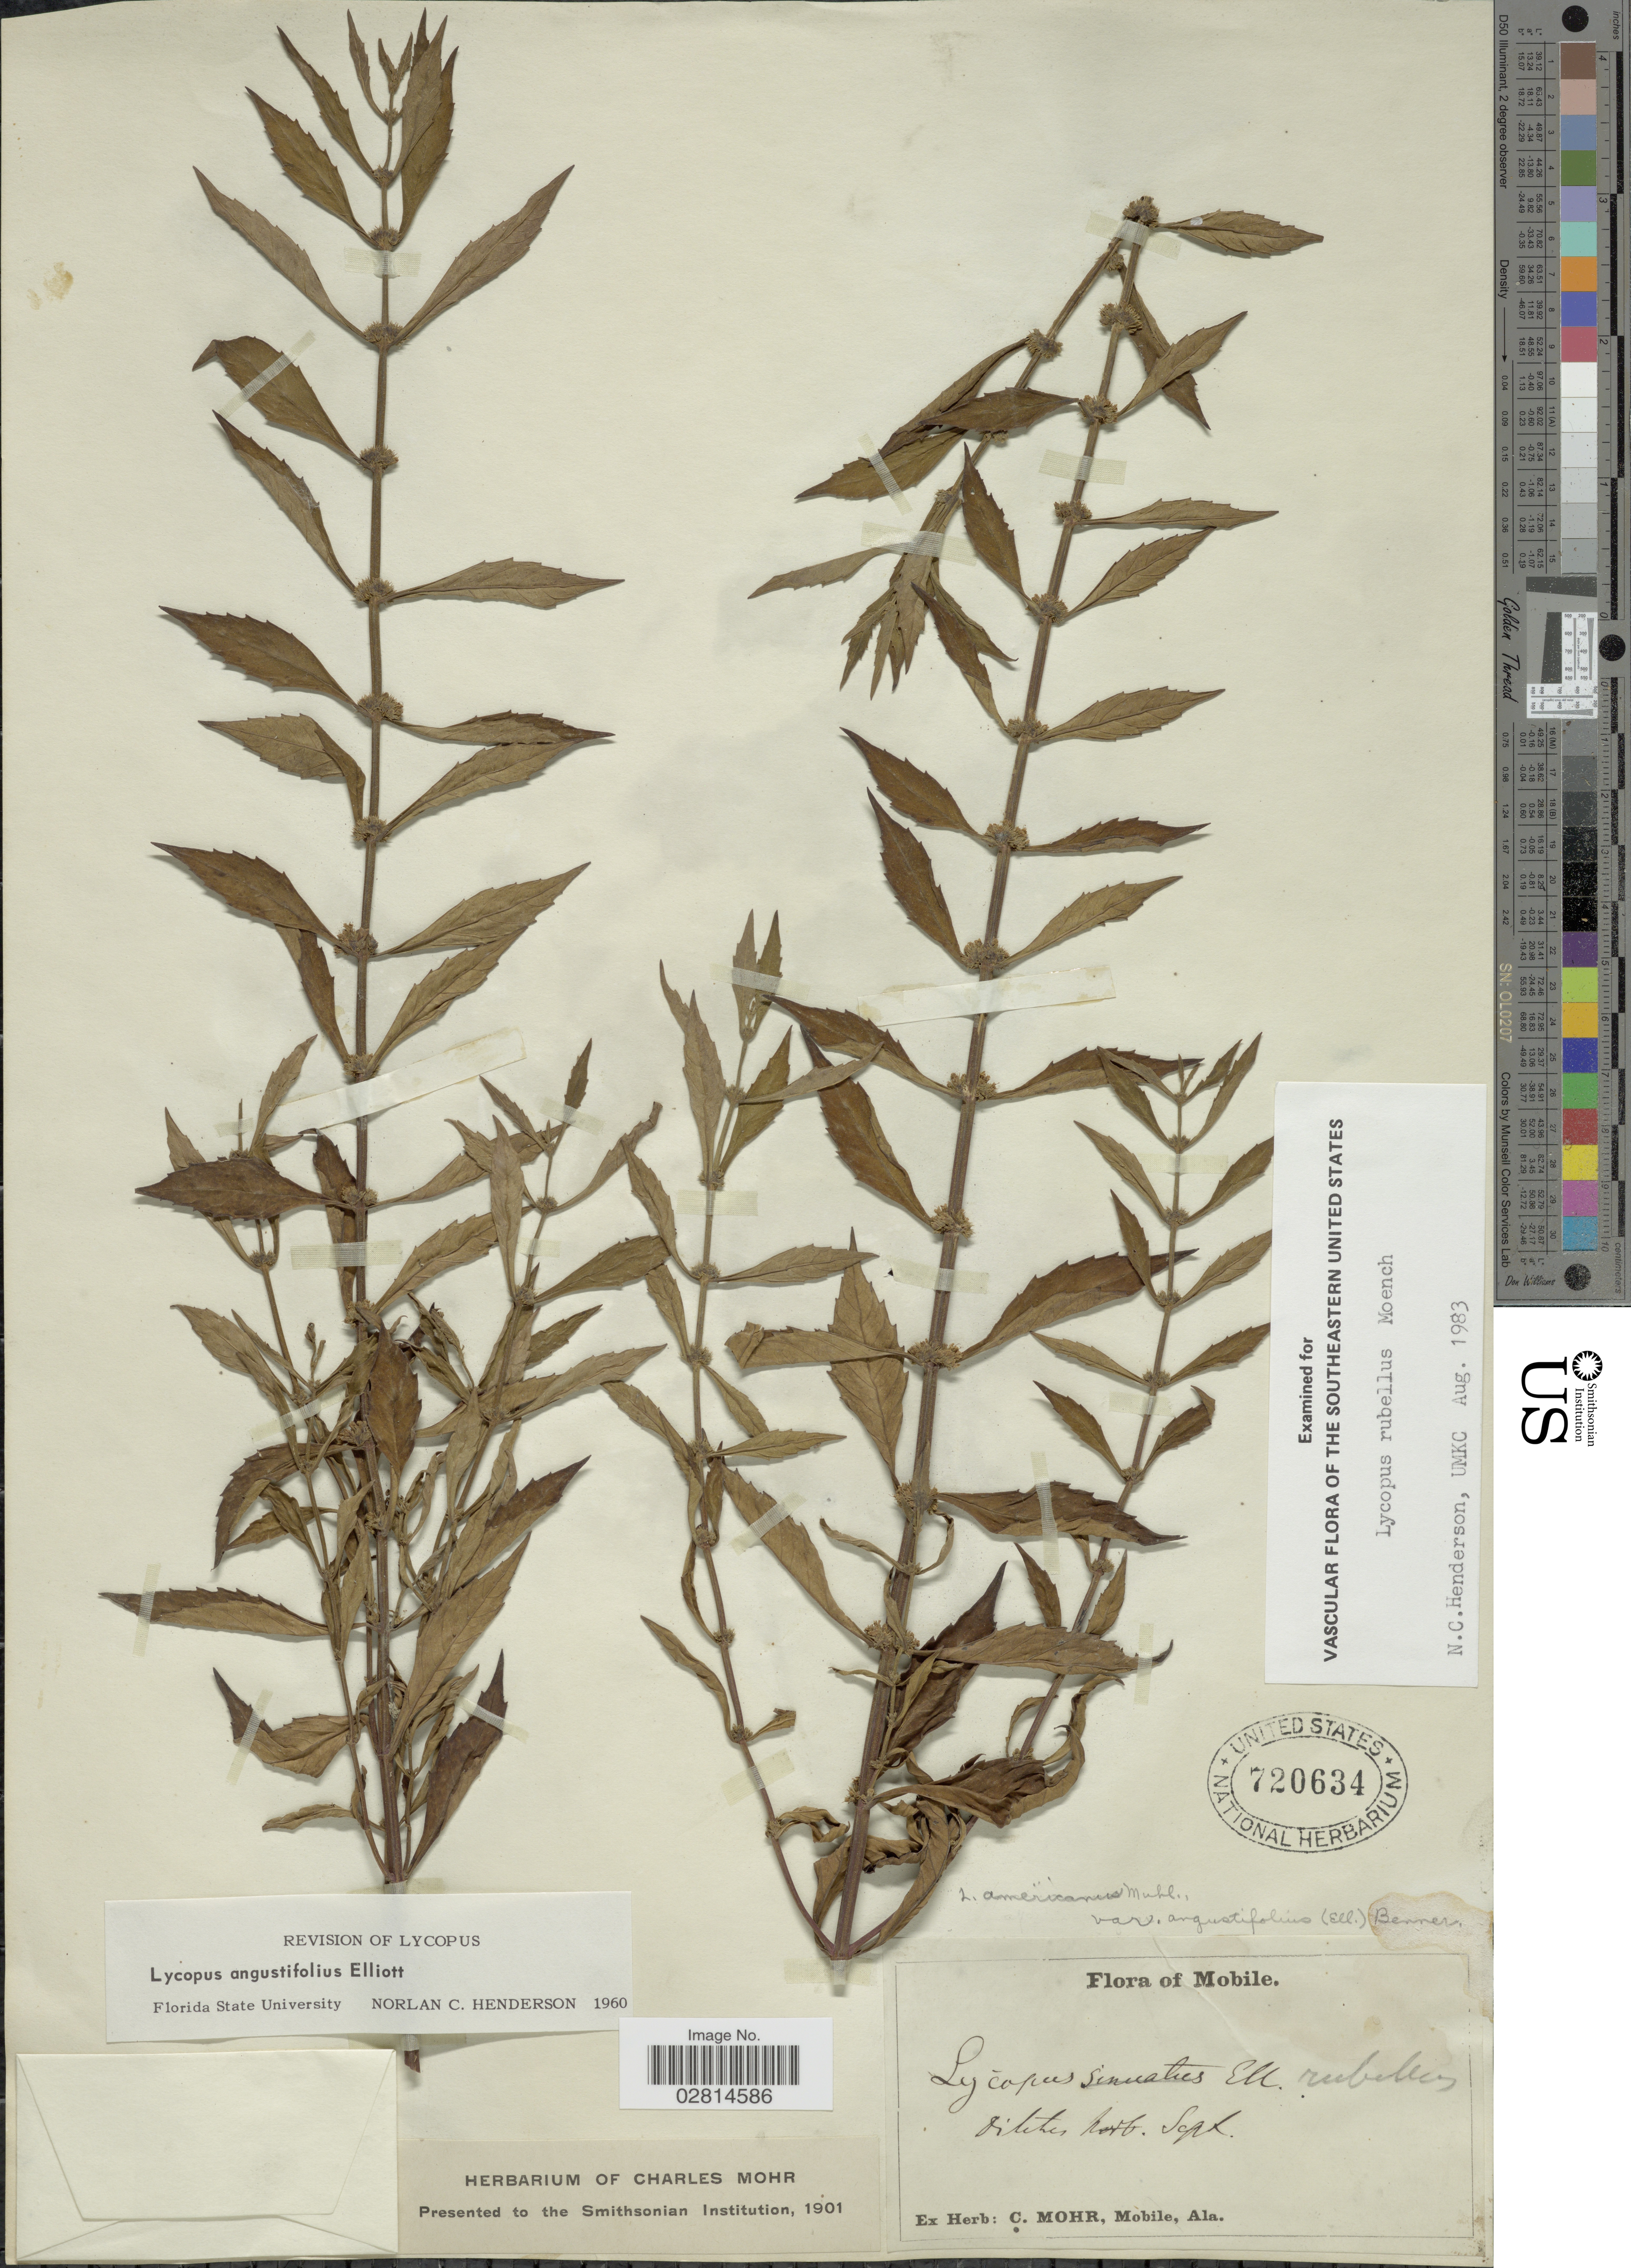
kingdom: Plantae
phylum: Tracheophyta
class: Magnoliopsida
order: Lamiales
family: Lamiaceae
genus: Lycopus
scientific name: Lycopus angustifolius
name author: Elliott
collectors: Mohr, C. T. (herbarium)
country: United States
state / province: Alabama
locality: Mobile.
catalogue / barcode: US 720634